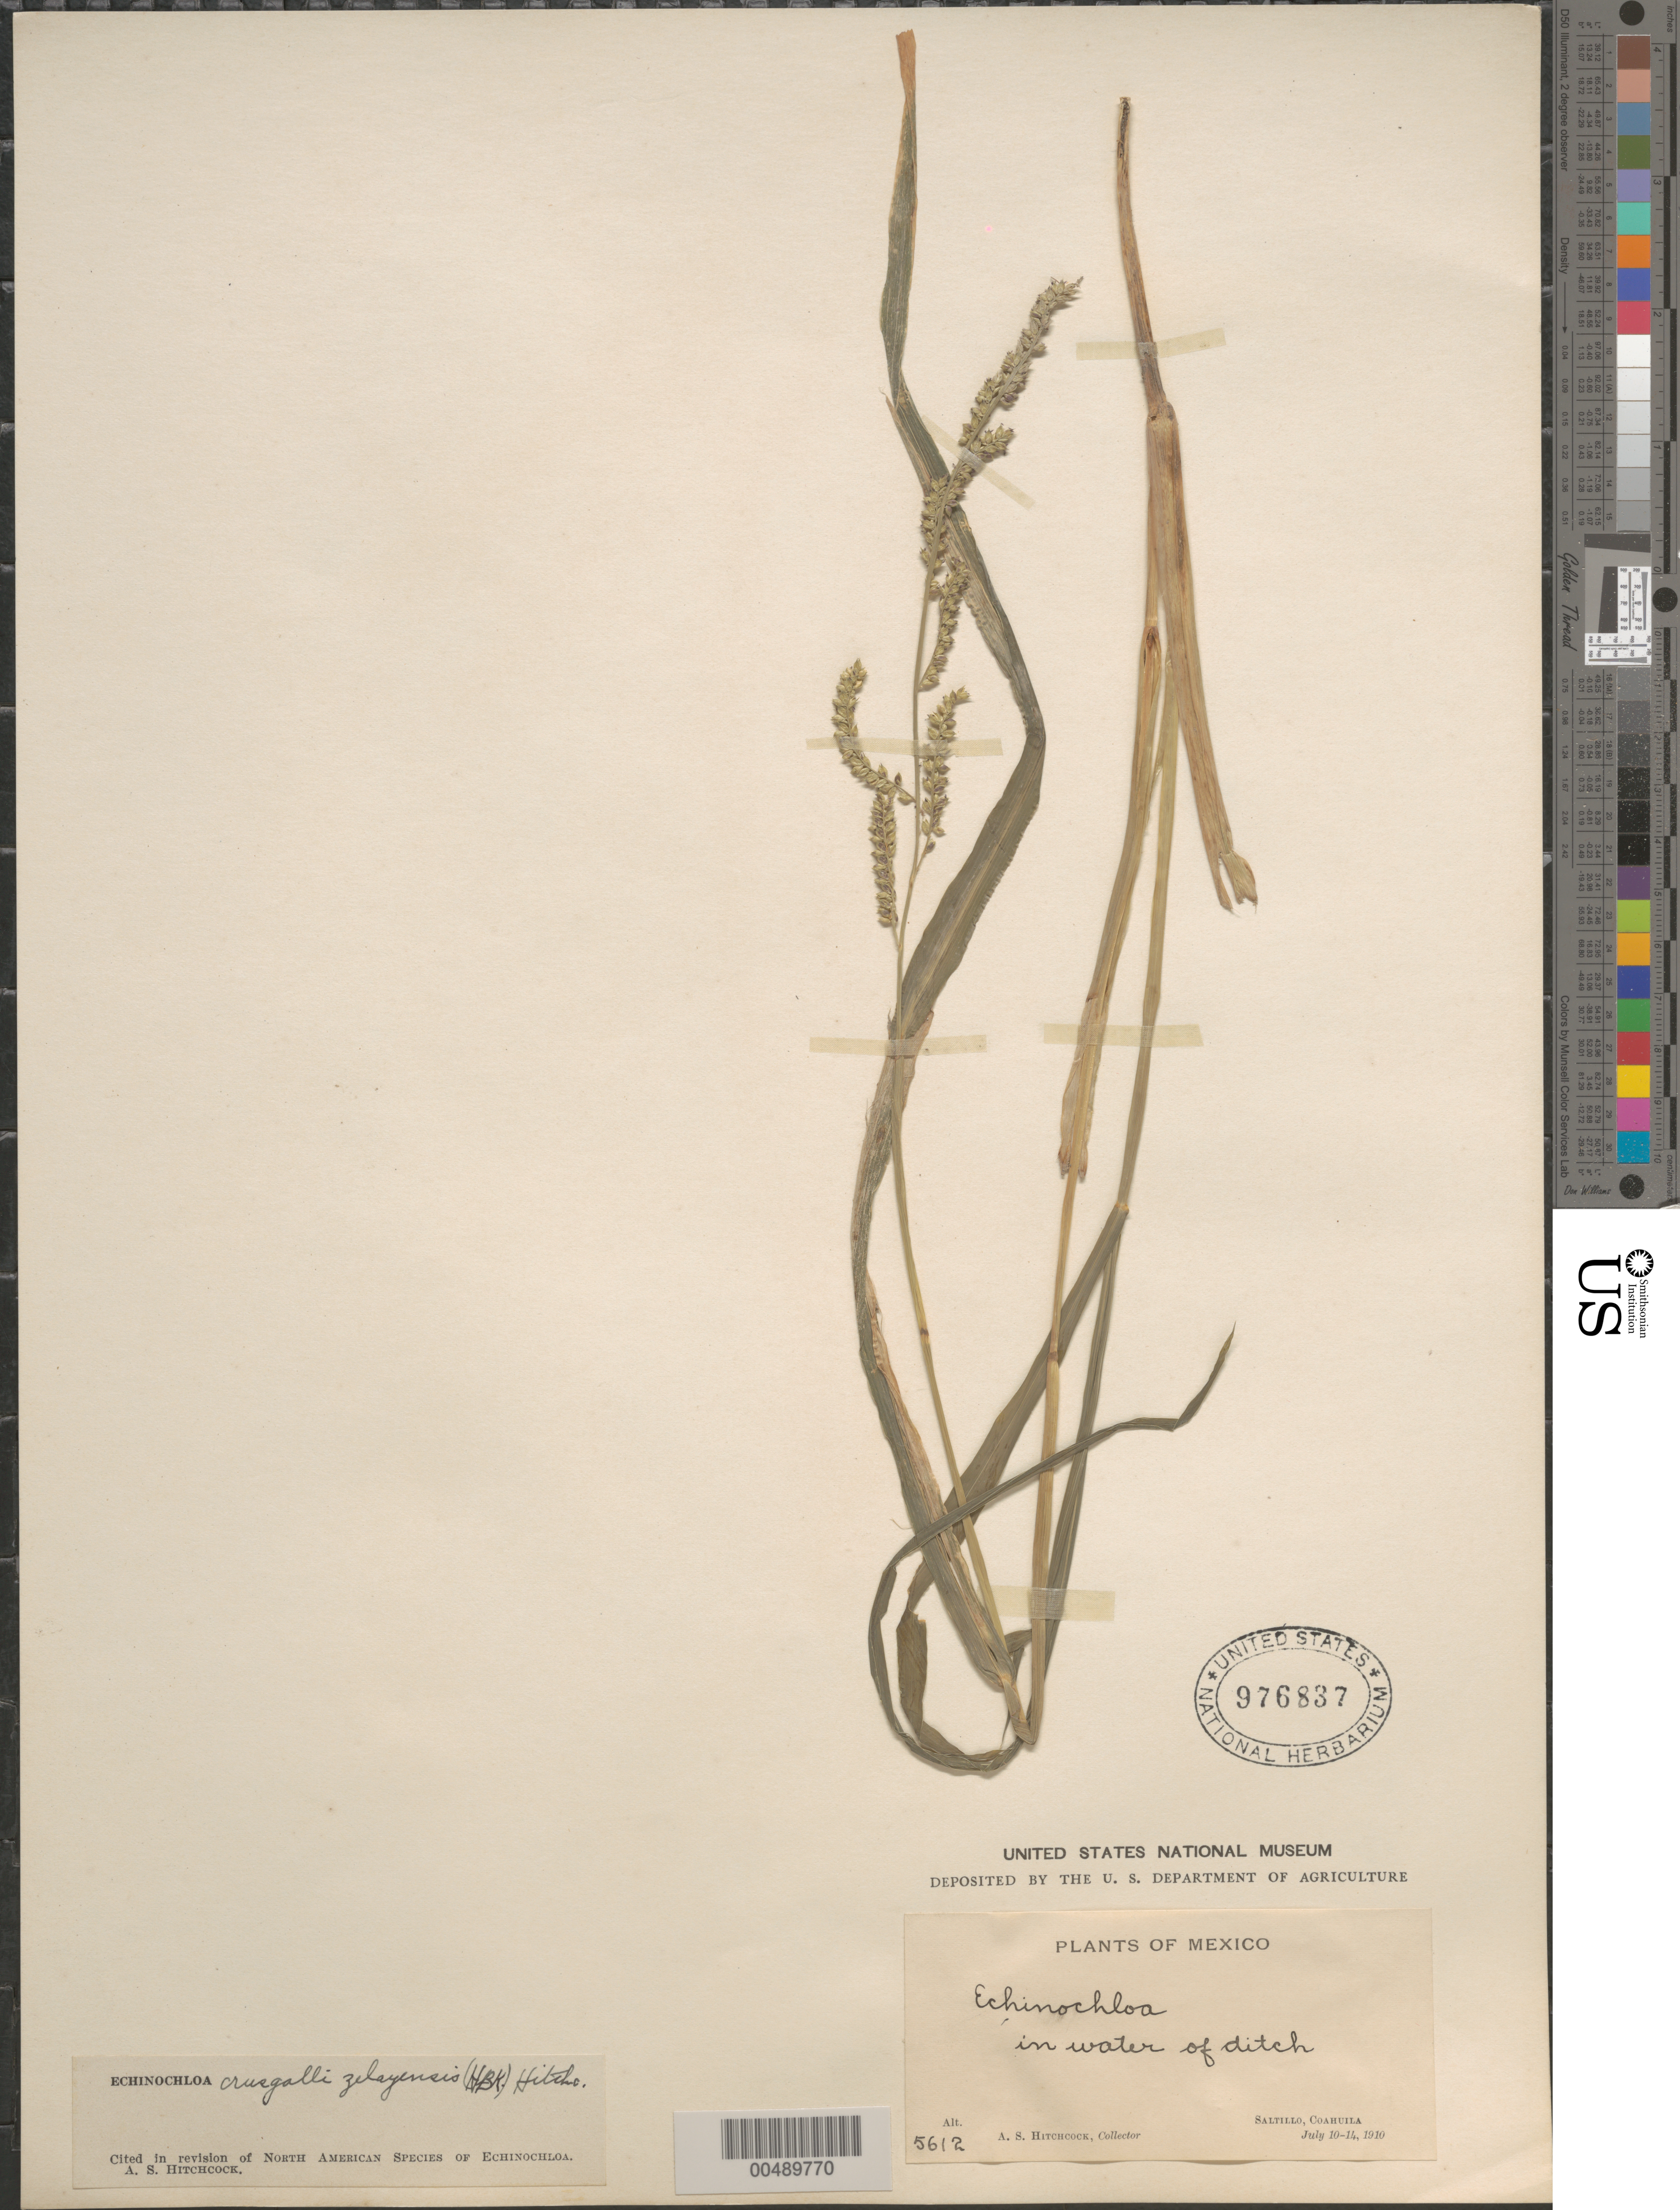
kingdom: Plantae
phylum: Tracheophyta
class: Liliopsida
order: Poales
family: Poaceae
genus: Echinochloa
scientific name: Echinochloa crus-galli var. zelayensis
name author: (Kunth) Hitchc.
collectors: A. S. Hitchcock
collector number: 5612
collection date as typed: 10 Jul 1910 to 14 Jul 1910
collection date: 1910-07-10/1910-07-14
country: Mexico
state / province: Coahuila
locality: Saltillo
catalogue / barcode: US 976837